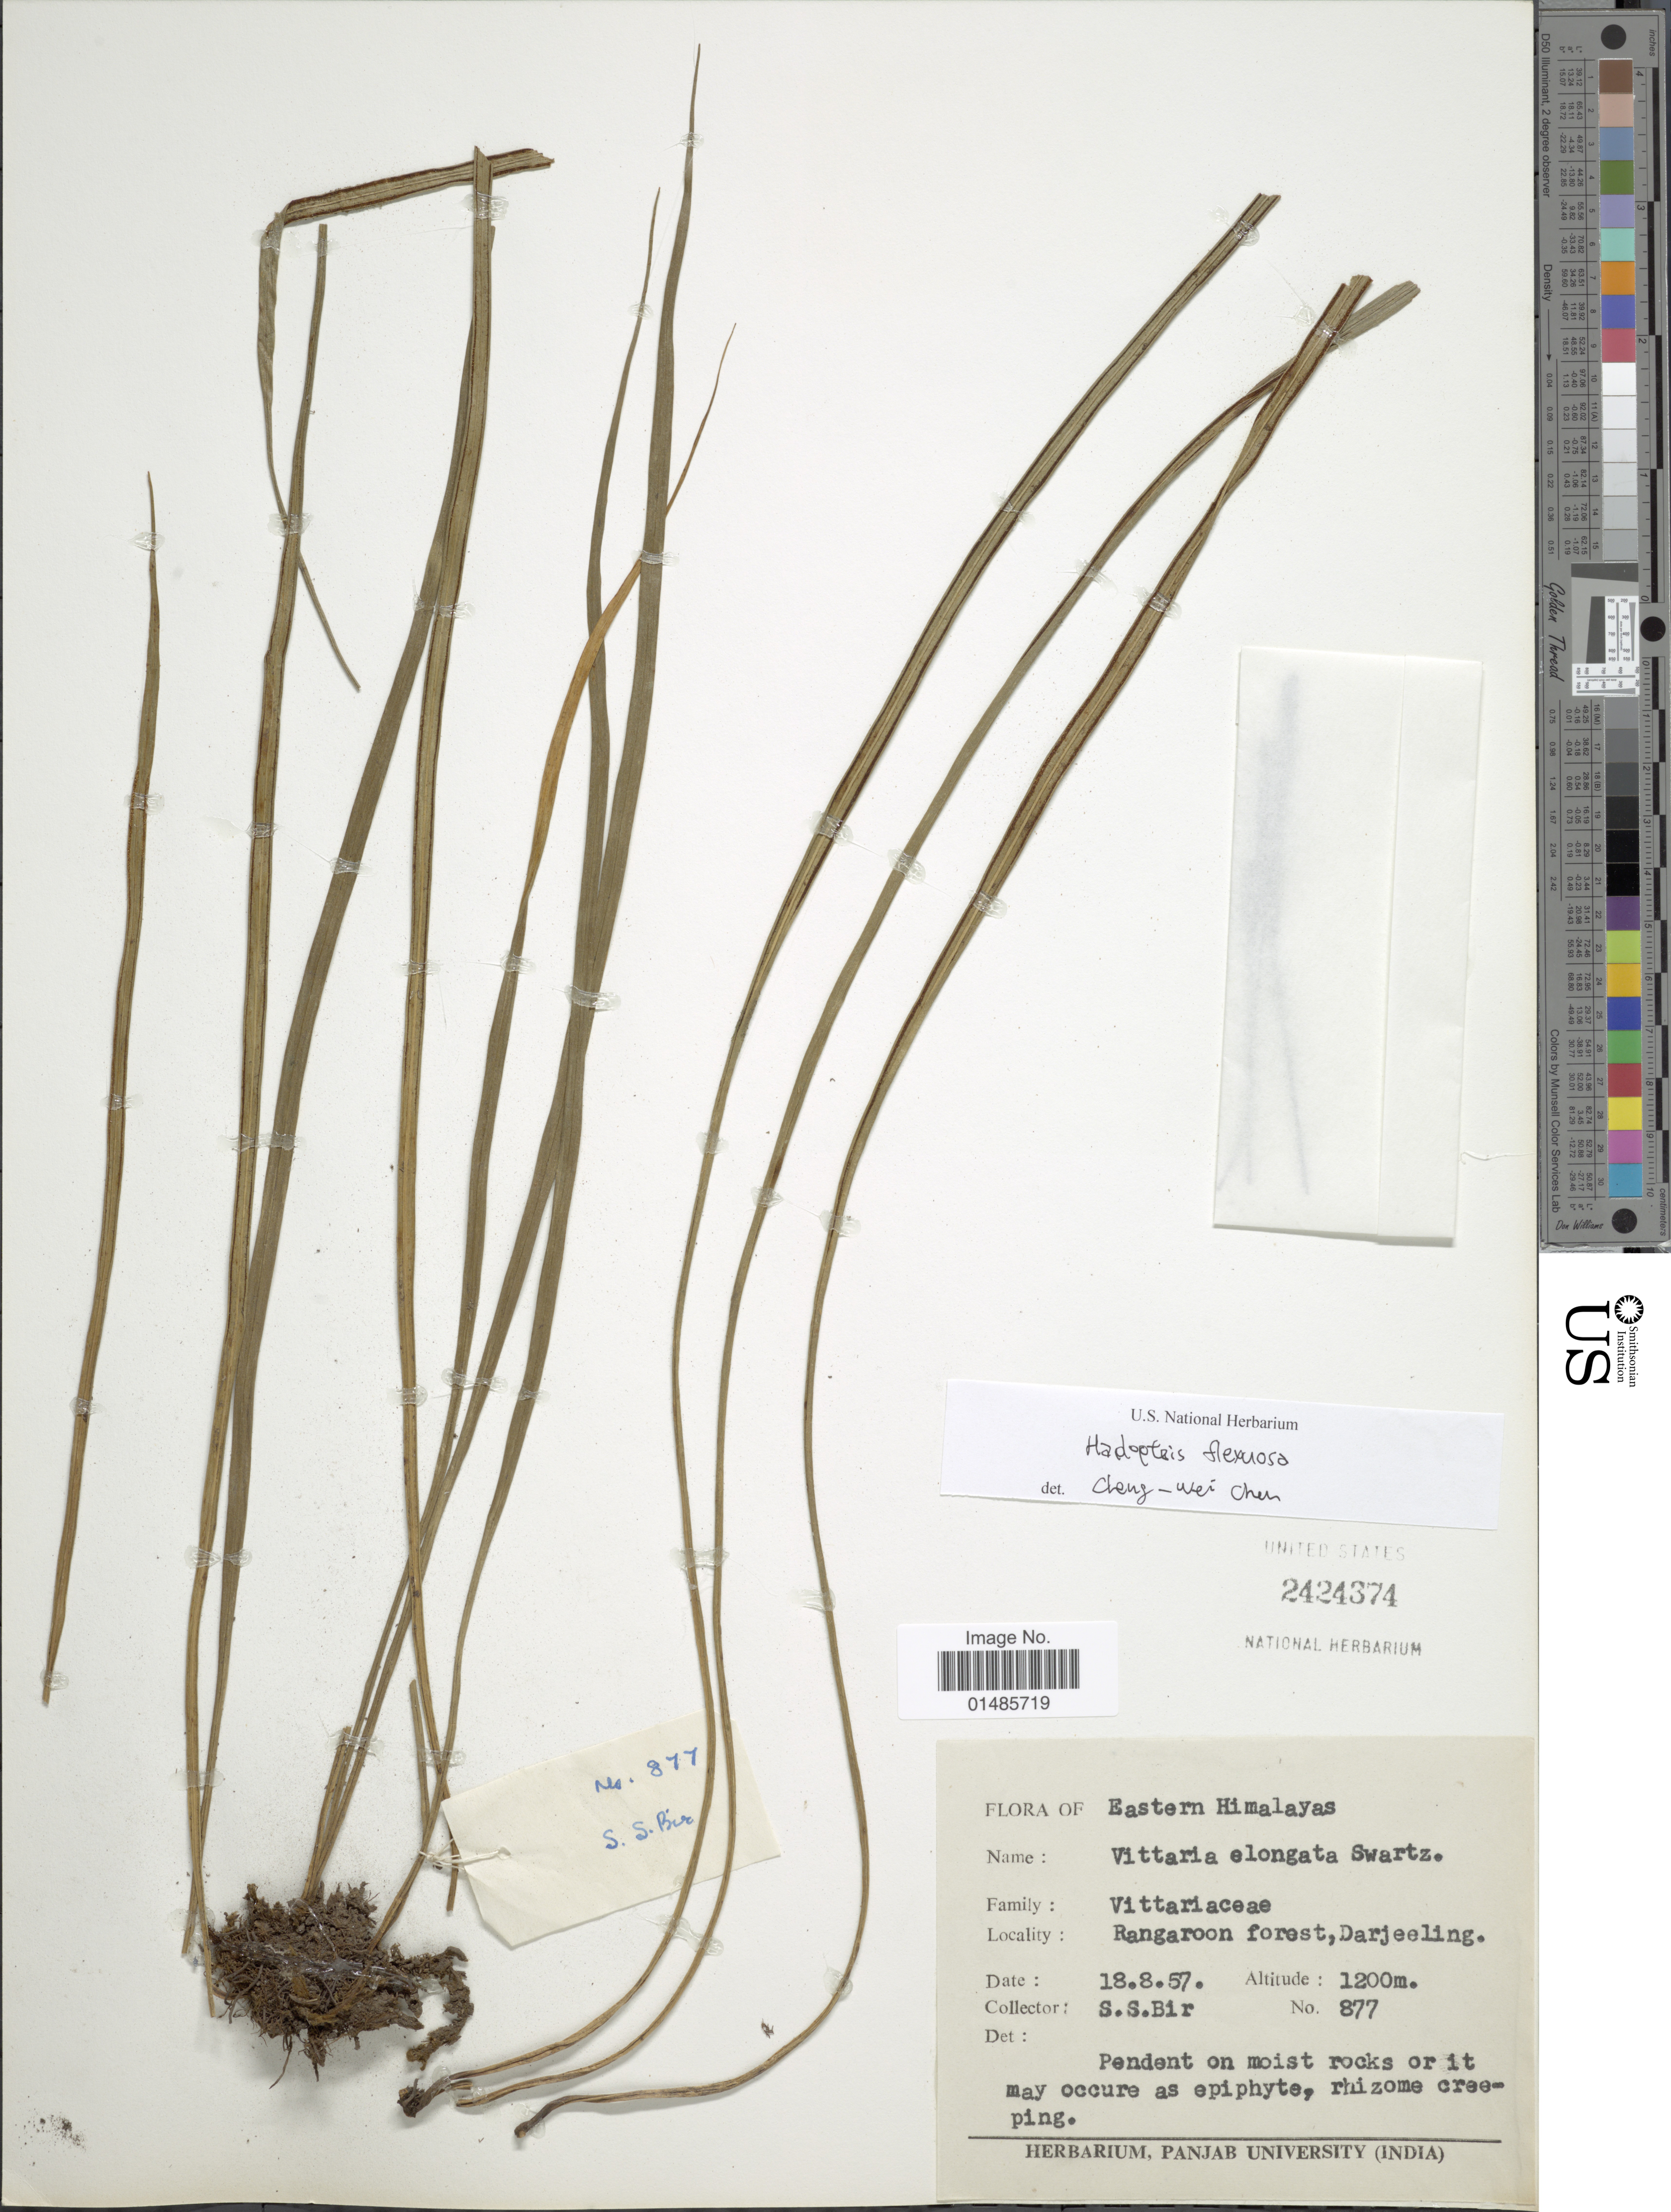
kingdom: Plantae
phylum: Tracheophyta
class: Polypodiopsida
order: Polypodiales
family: Pteridaceae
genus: Haplopteris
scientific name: Haplopteris flexuosa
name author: (Fée) E.H. Crane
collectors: S. S. Bir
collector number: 877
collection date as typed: Transcribed d/m/y: 18/8/57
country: India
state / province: West Bengal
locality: Eastern Himalayas. Rangaroon forest, Darjeeling.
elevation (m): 1200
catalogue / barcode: US 2424374